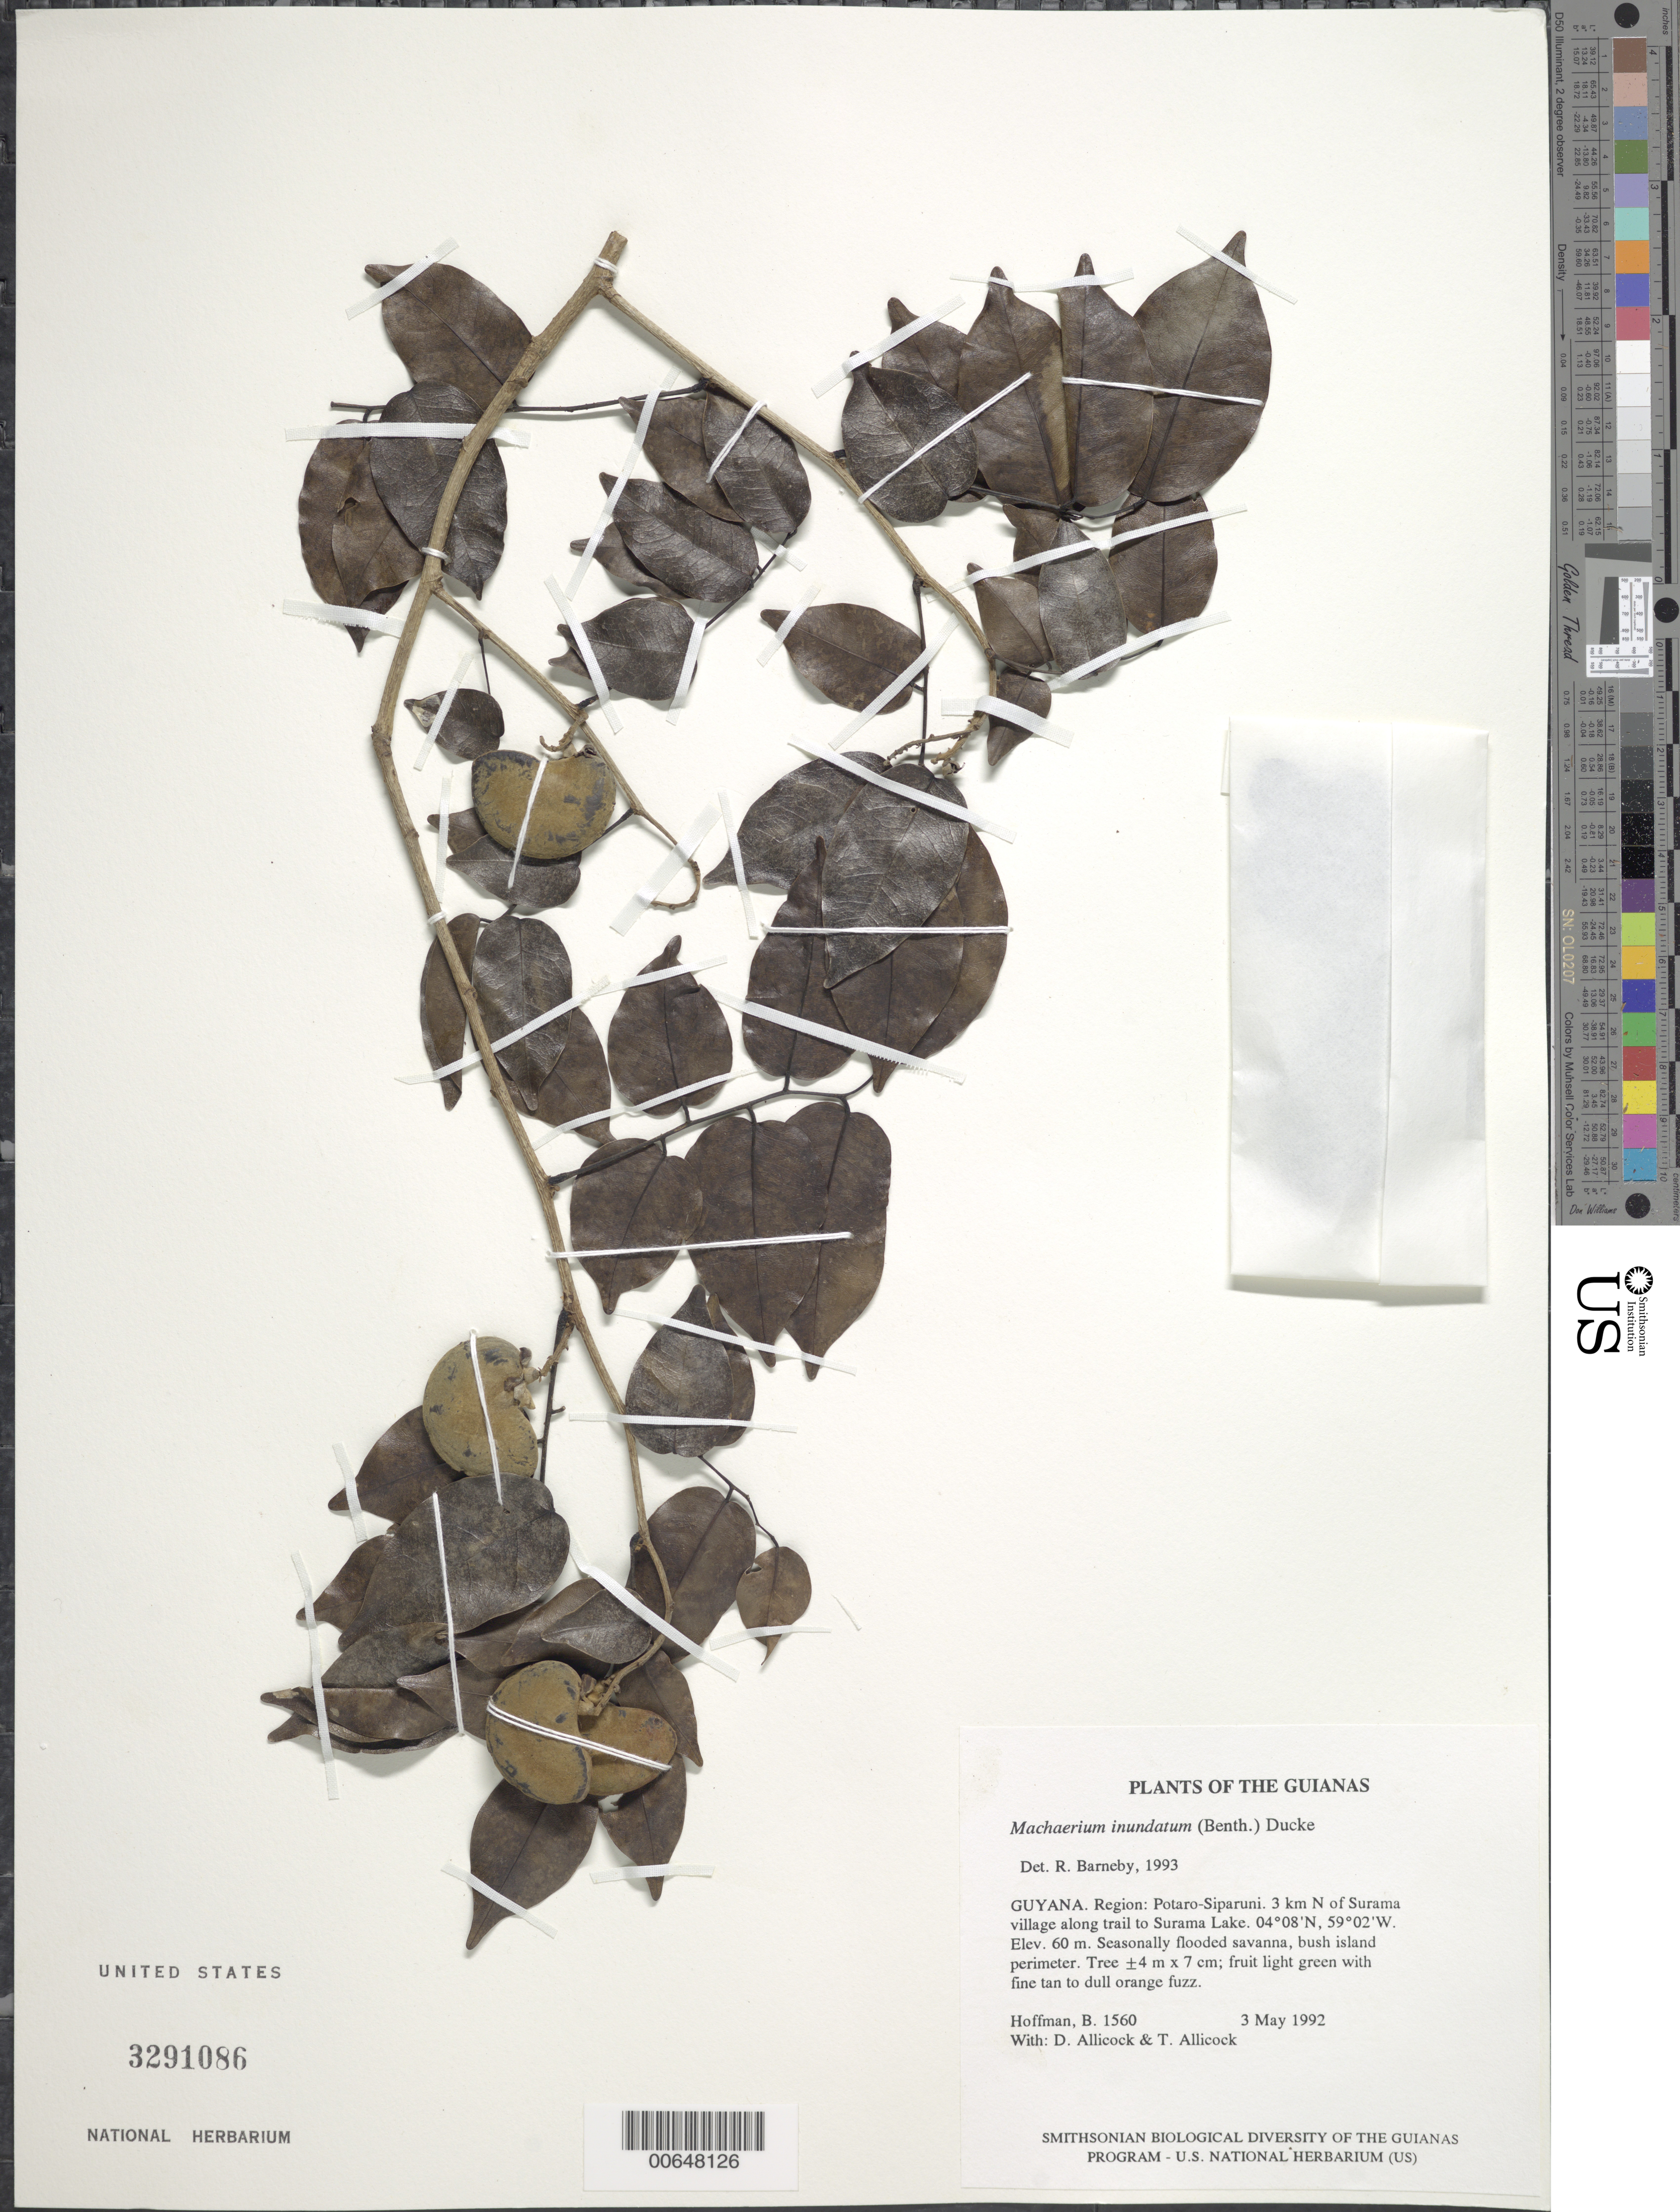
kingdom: Plantae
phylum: Tracheophyta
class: Magnoliopsida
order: Fabales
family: Fabaceae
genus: Machaerium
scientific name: Machaerium inundatum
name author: (Mart. ex Benth.) Ducke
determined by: Barneby, Rupert C., (NY)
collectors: B. Hoffman, D. Allicock & T. Allicock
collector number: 1560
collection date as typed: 3 May 1992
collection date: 1992-05-03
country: Guyana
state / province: Potaro-Siparuni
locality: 3 km N of Surama village along trail to Surama Lake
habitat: Seasonally flooded savanna, bush island perimeter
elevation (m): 60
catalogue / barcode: US 3291086